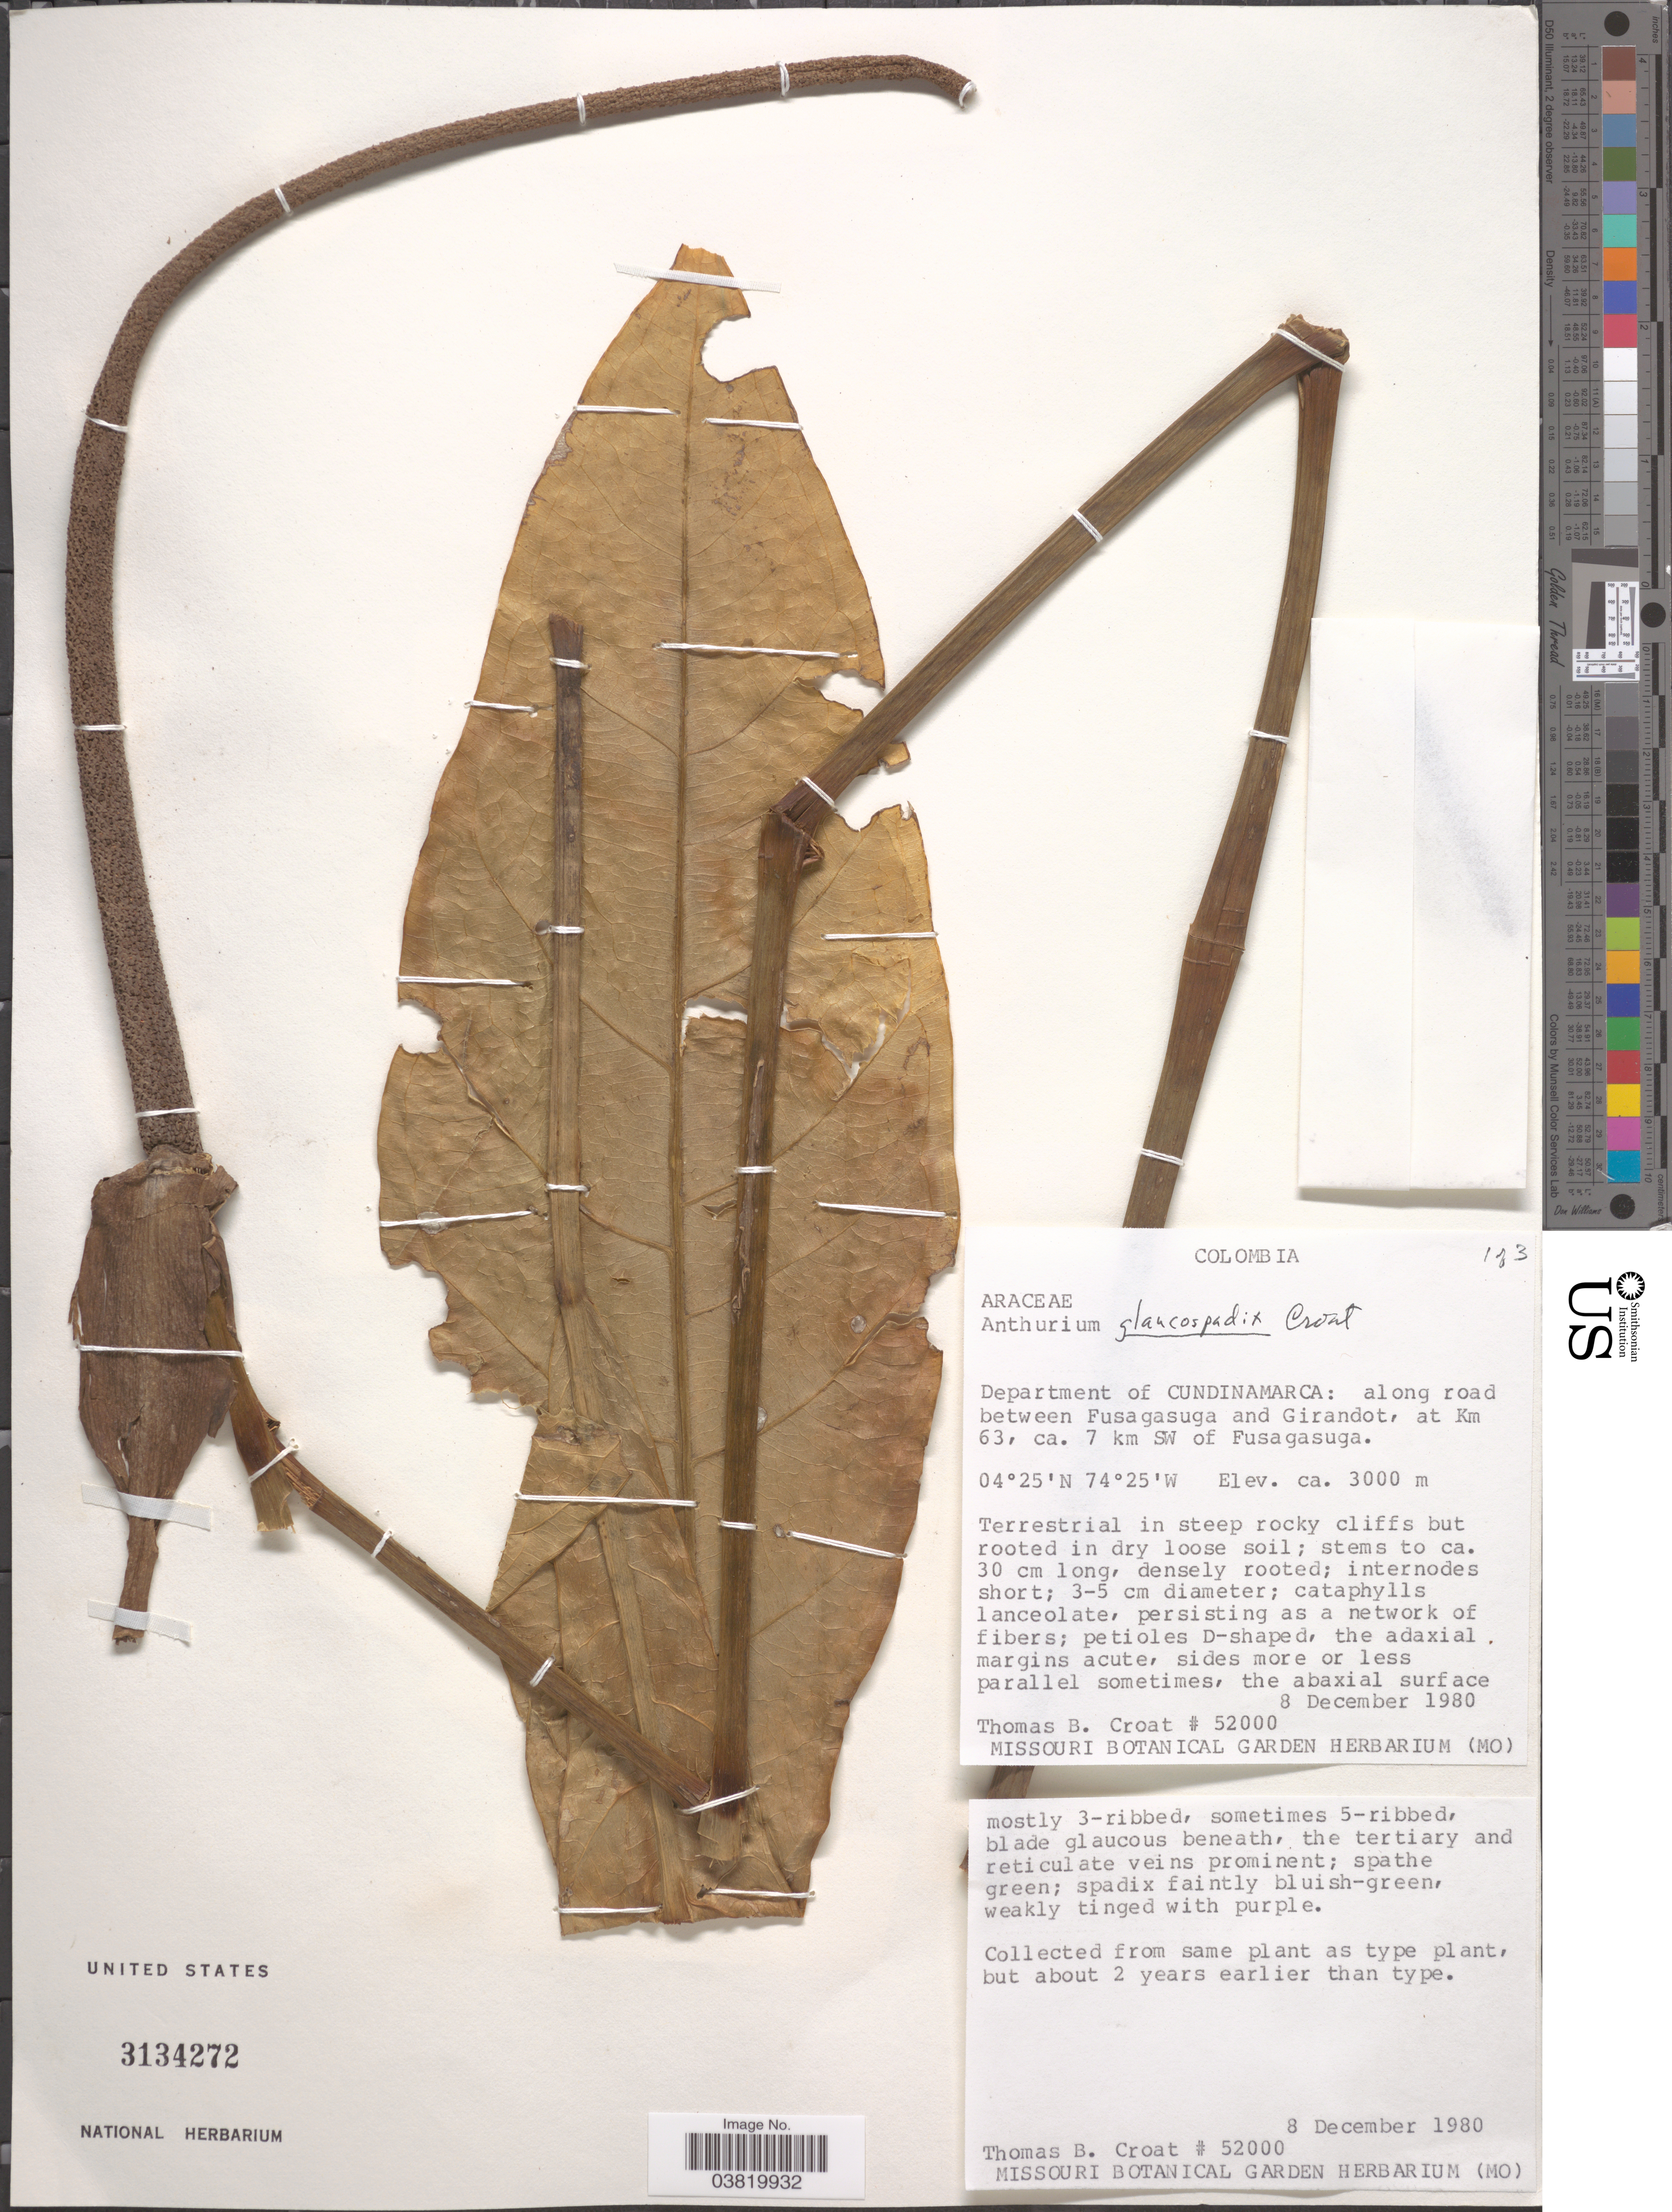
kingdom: Plantae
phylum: Tracheophyta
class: Liliopsida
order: Alismatales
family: Araceae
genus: Anthurium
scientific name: Anthurium glaucospadix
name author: Croat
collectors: T. B. Croat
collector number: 52000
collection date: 1980-12-08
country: Colombia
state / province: Cundinamarca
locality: Department of Cundinamarca: along road between Fusagasuga and Girandot, at Km 63, ca. 7 km SW of Fusagasuga.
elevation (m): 3000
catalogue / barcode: US 3134272